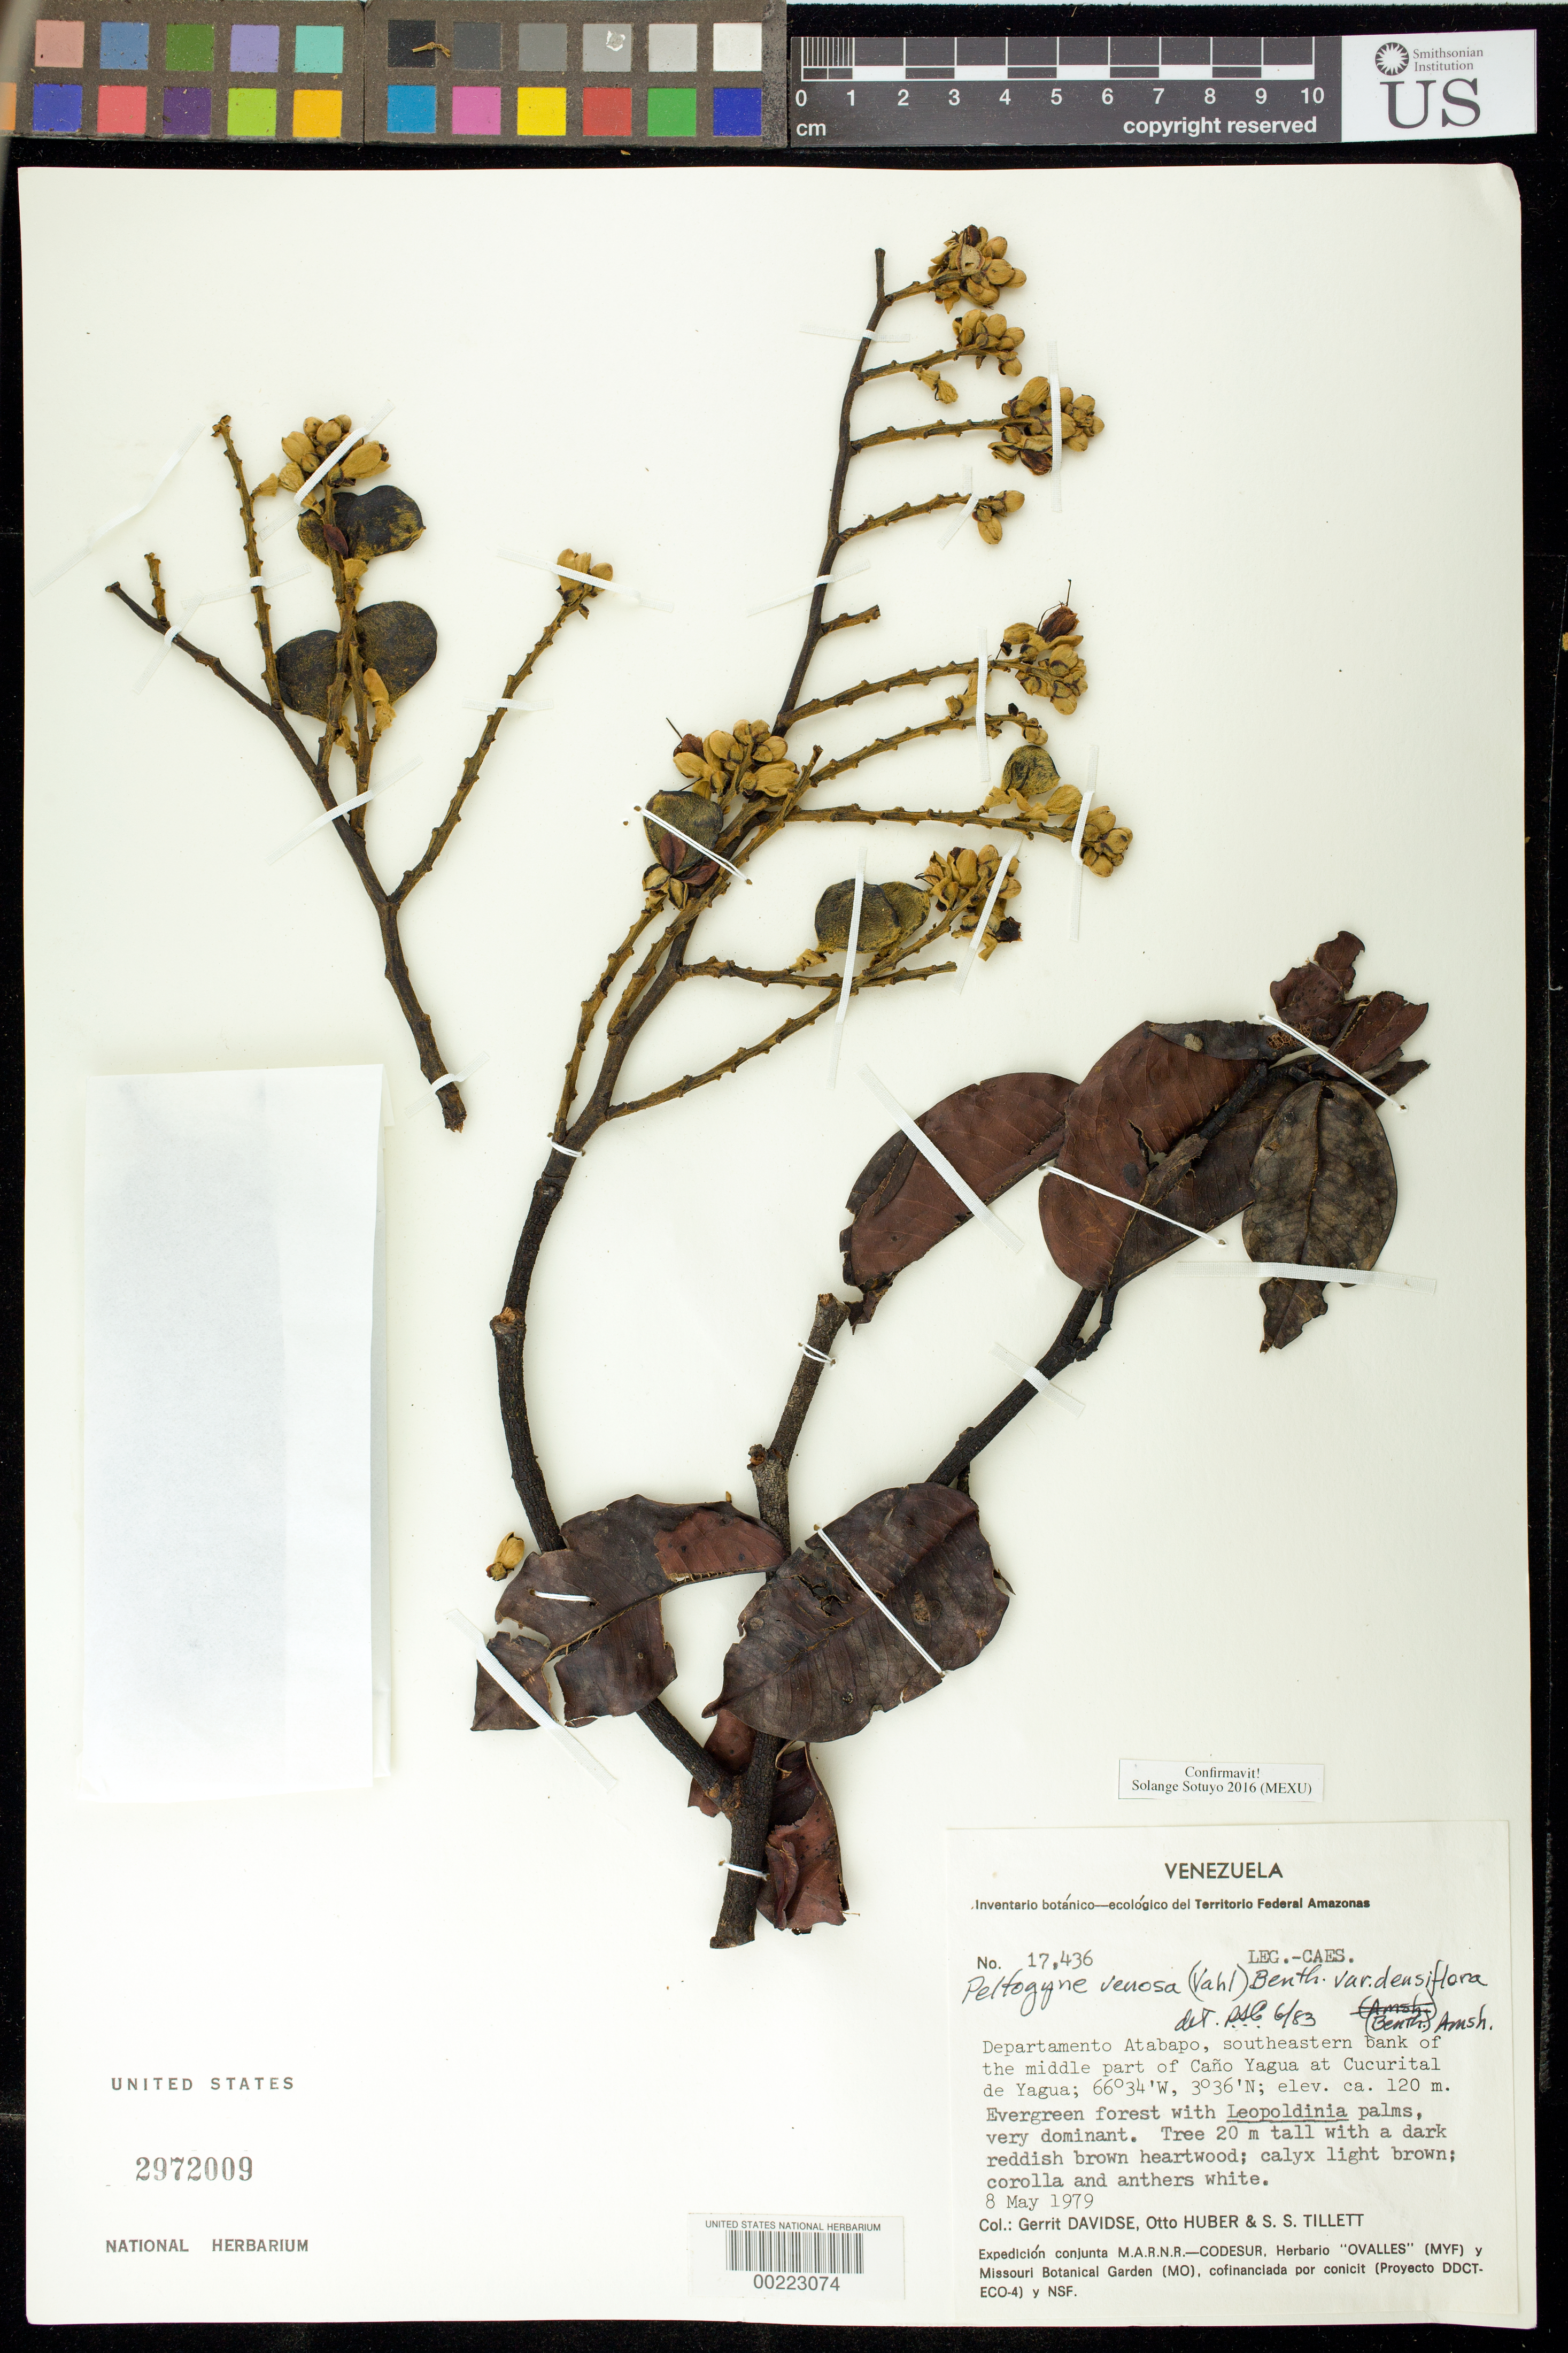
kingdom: Plantae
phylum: Tracheophyta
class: Magnoliopsida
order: Fabales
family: Fabaceae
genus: Peltogyne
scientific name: Peltogyne venosa subsp. densiflora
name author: (Spruce ex Benth.) M.F. Silva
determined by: Sotuyo, Solange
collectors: G. Davidse, O. Huber & S. S. Tillett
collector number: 17436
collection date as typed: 08 May 1979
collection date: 1979-05-08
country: Venezuela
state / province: Amazonas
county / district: Atabapo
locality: SE bank of the middle part of Cano Yagua at Cucurital de Yagua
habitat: Evergreen forest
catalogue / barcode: US 2972009